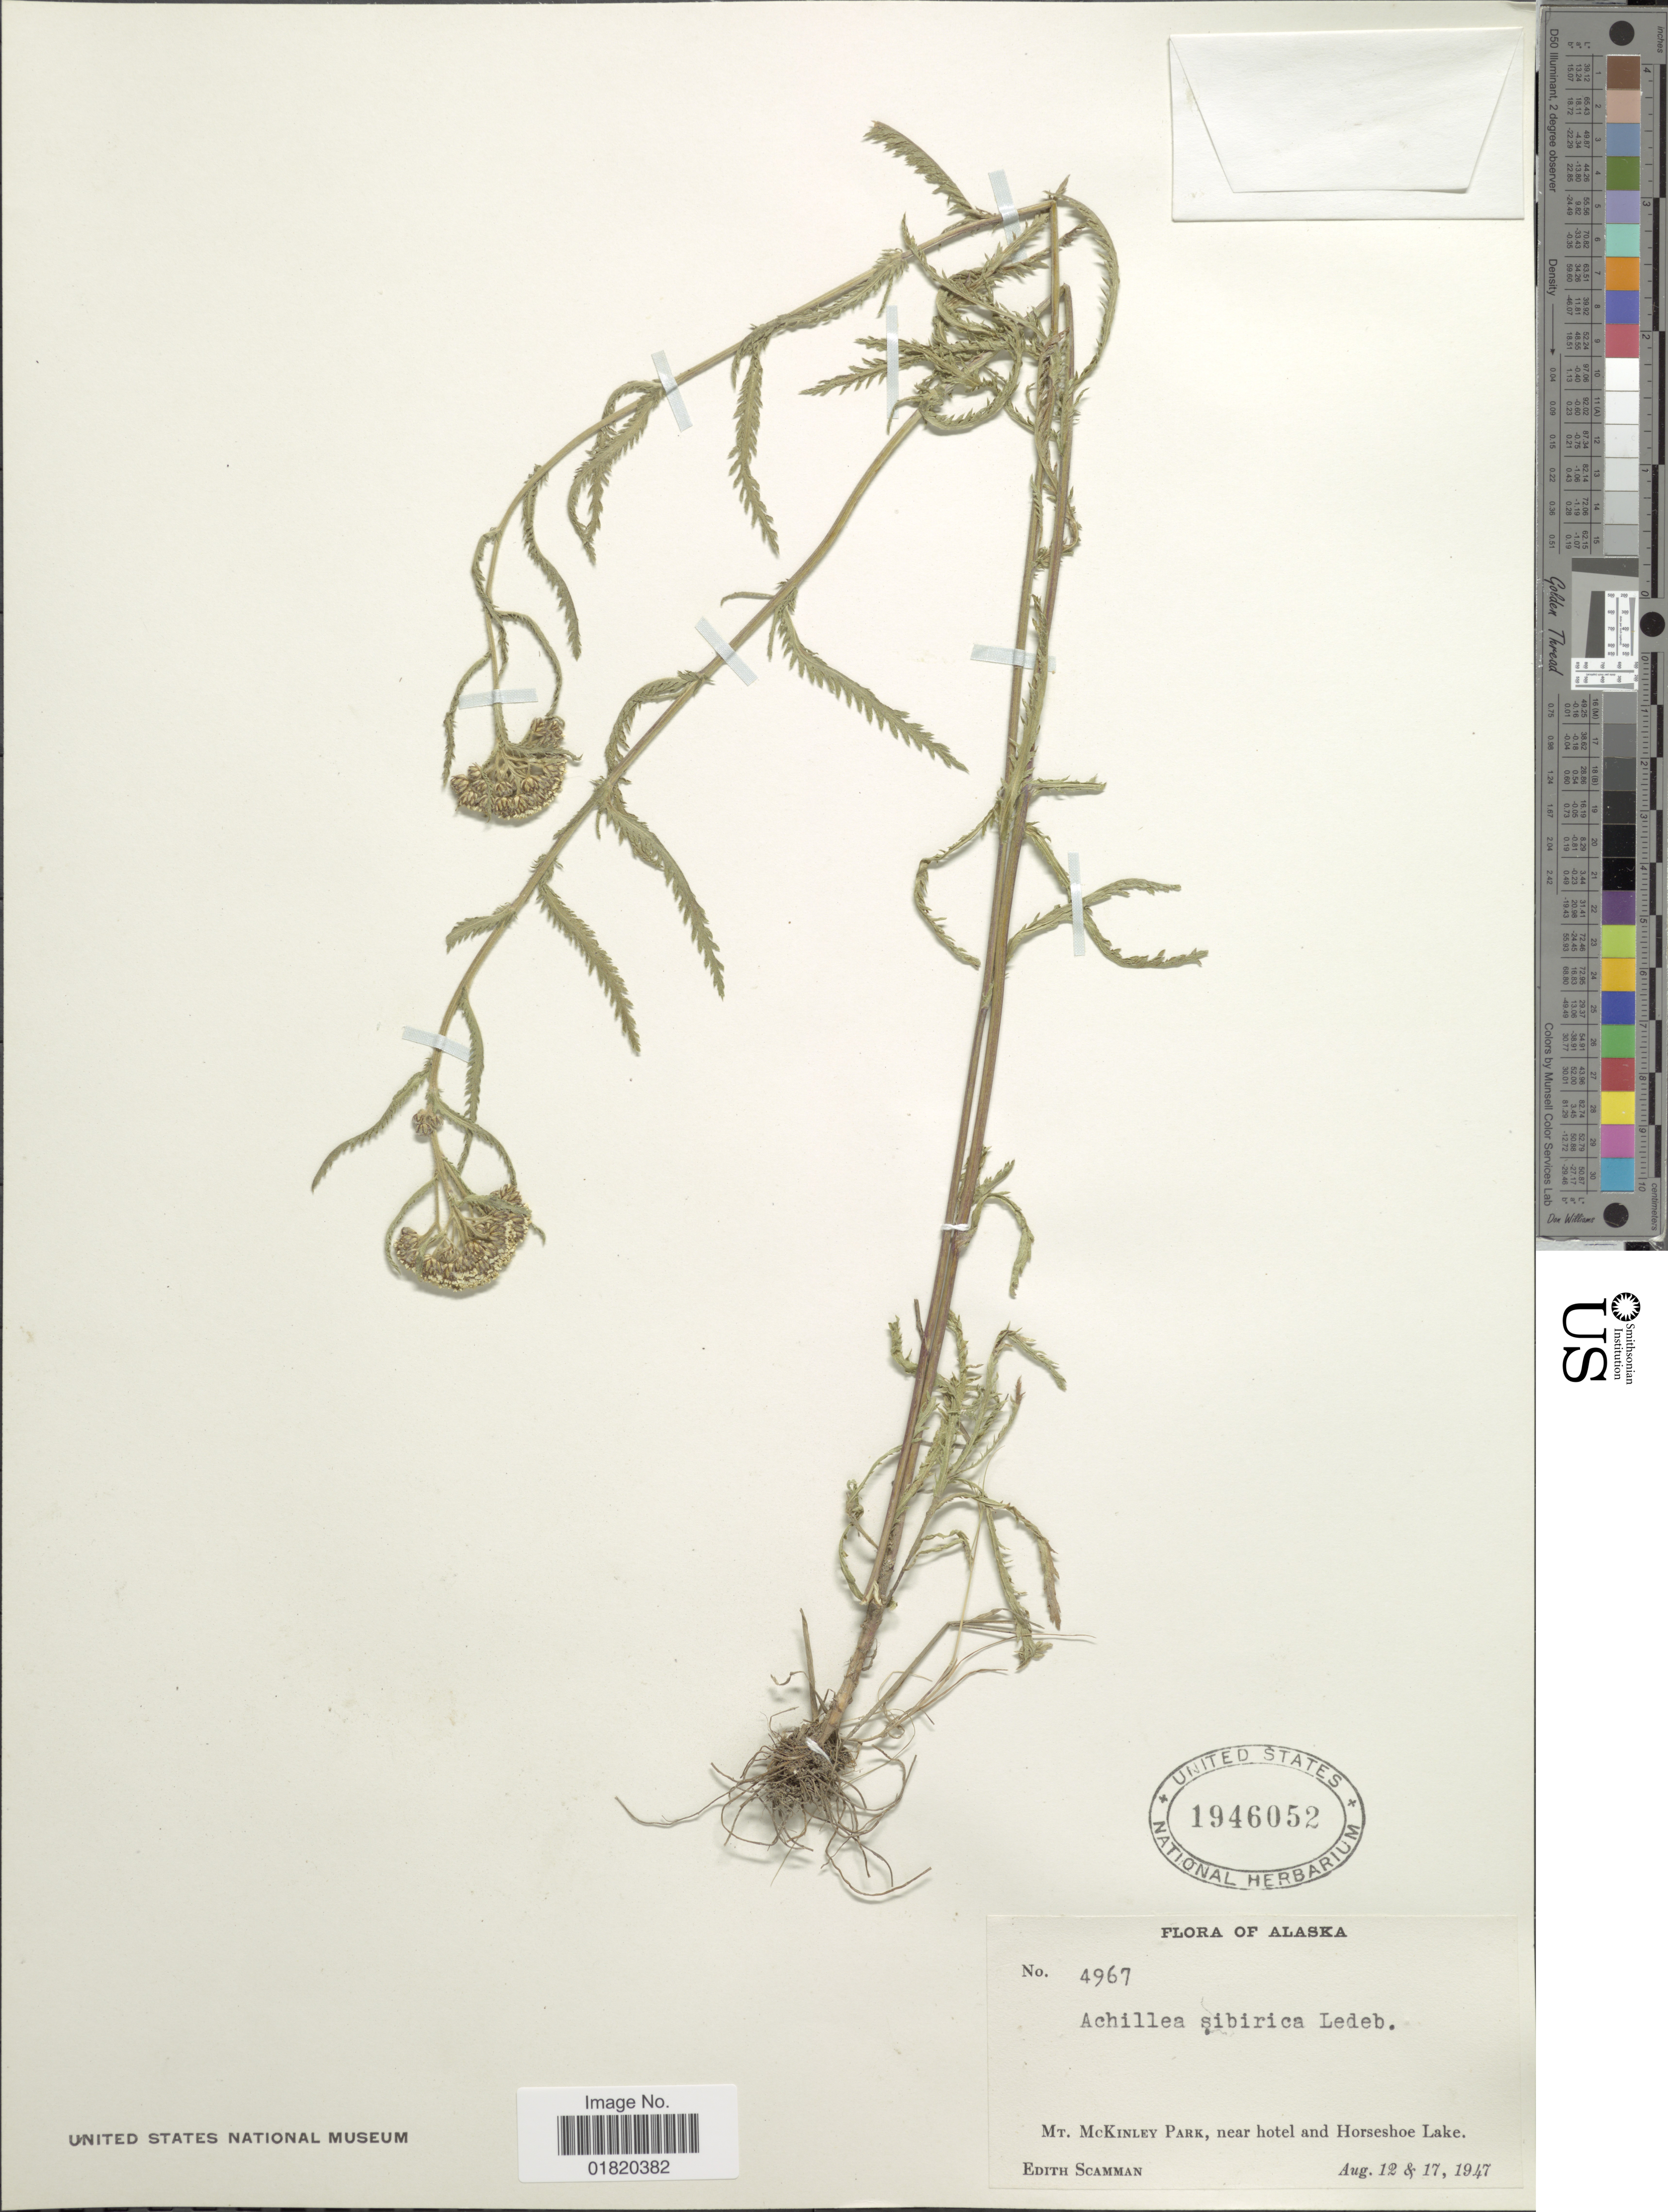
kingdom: Plantae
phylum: Tracheophyta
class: Magnoliopsida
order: Asterales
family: Asteraceae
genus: Achillea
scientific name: Achillea sibirica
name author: Ledeb.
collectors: E. Scamman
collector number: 4967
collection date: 1947-08-12/1947-08-17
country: United States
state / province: Alaska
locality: Mt. McKinley Park, near hotel and Horseshoe Lake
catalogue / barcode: US 1946052